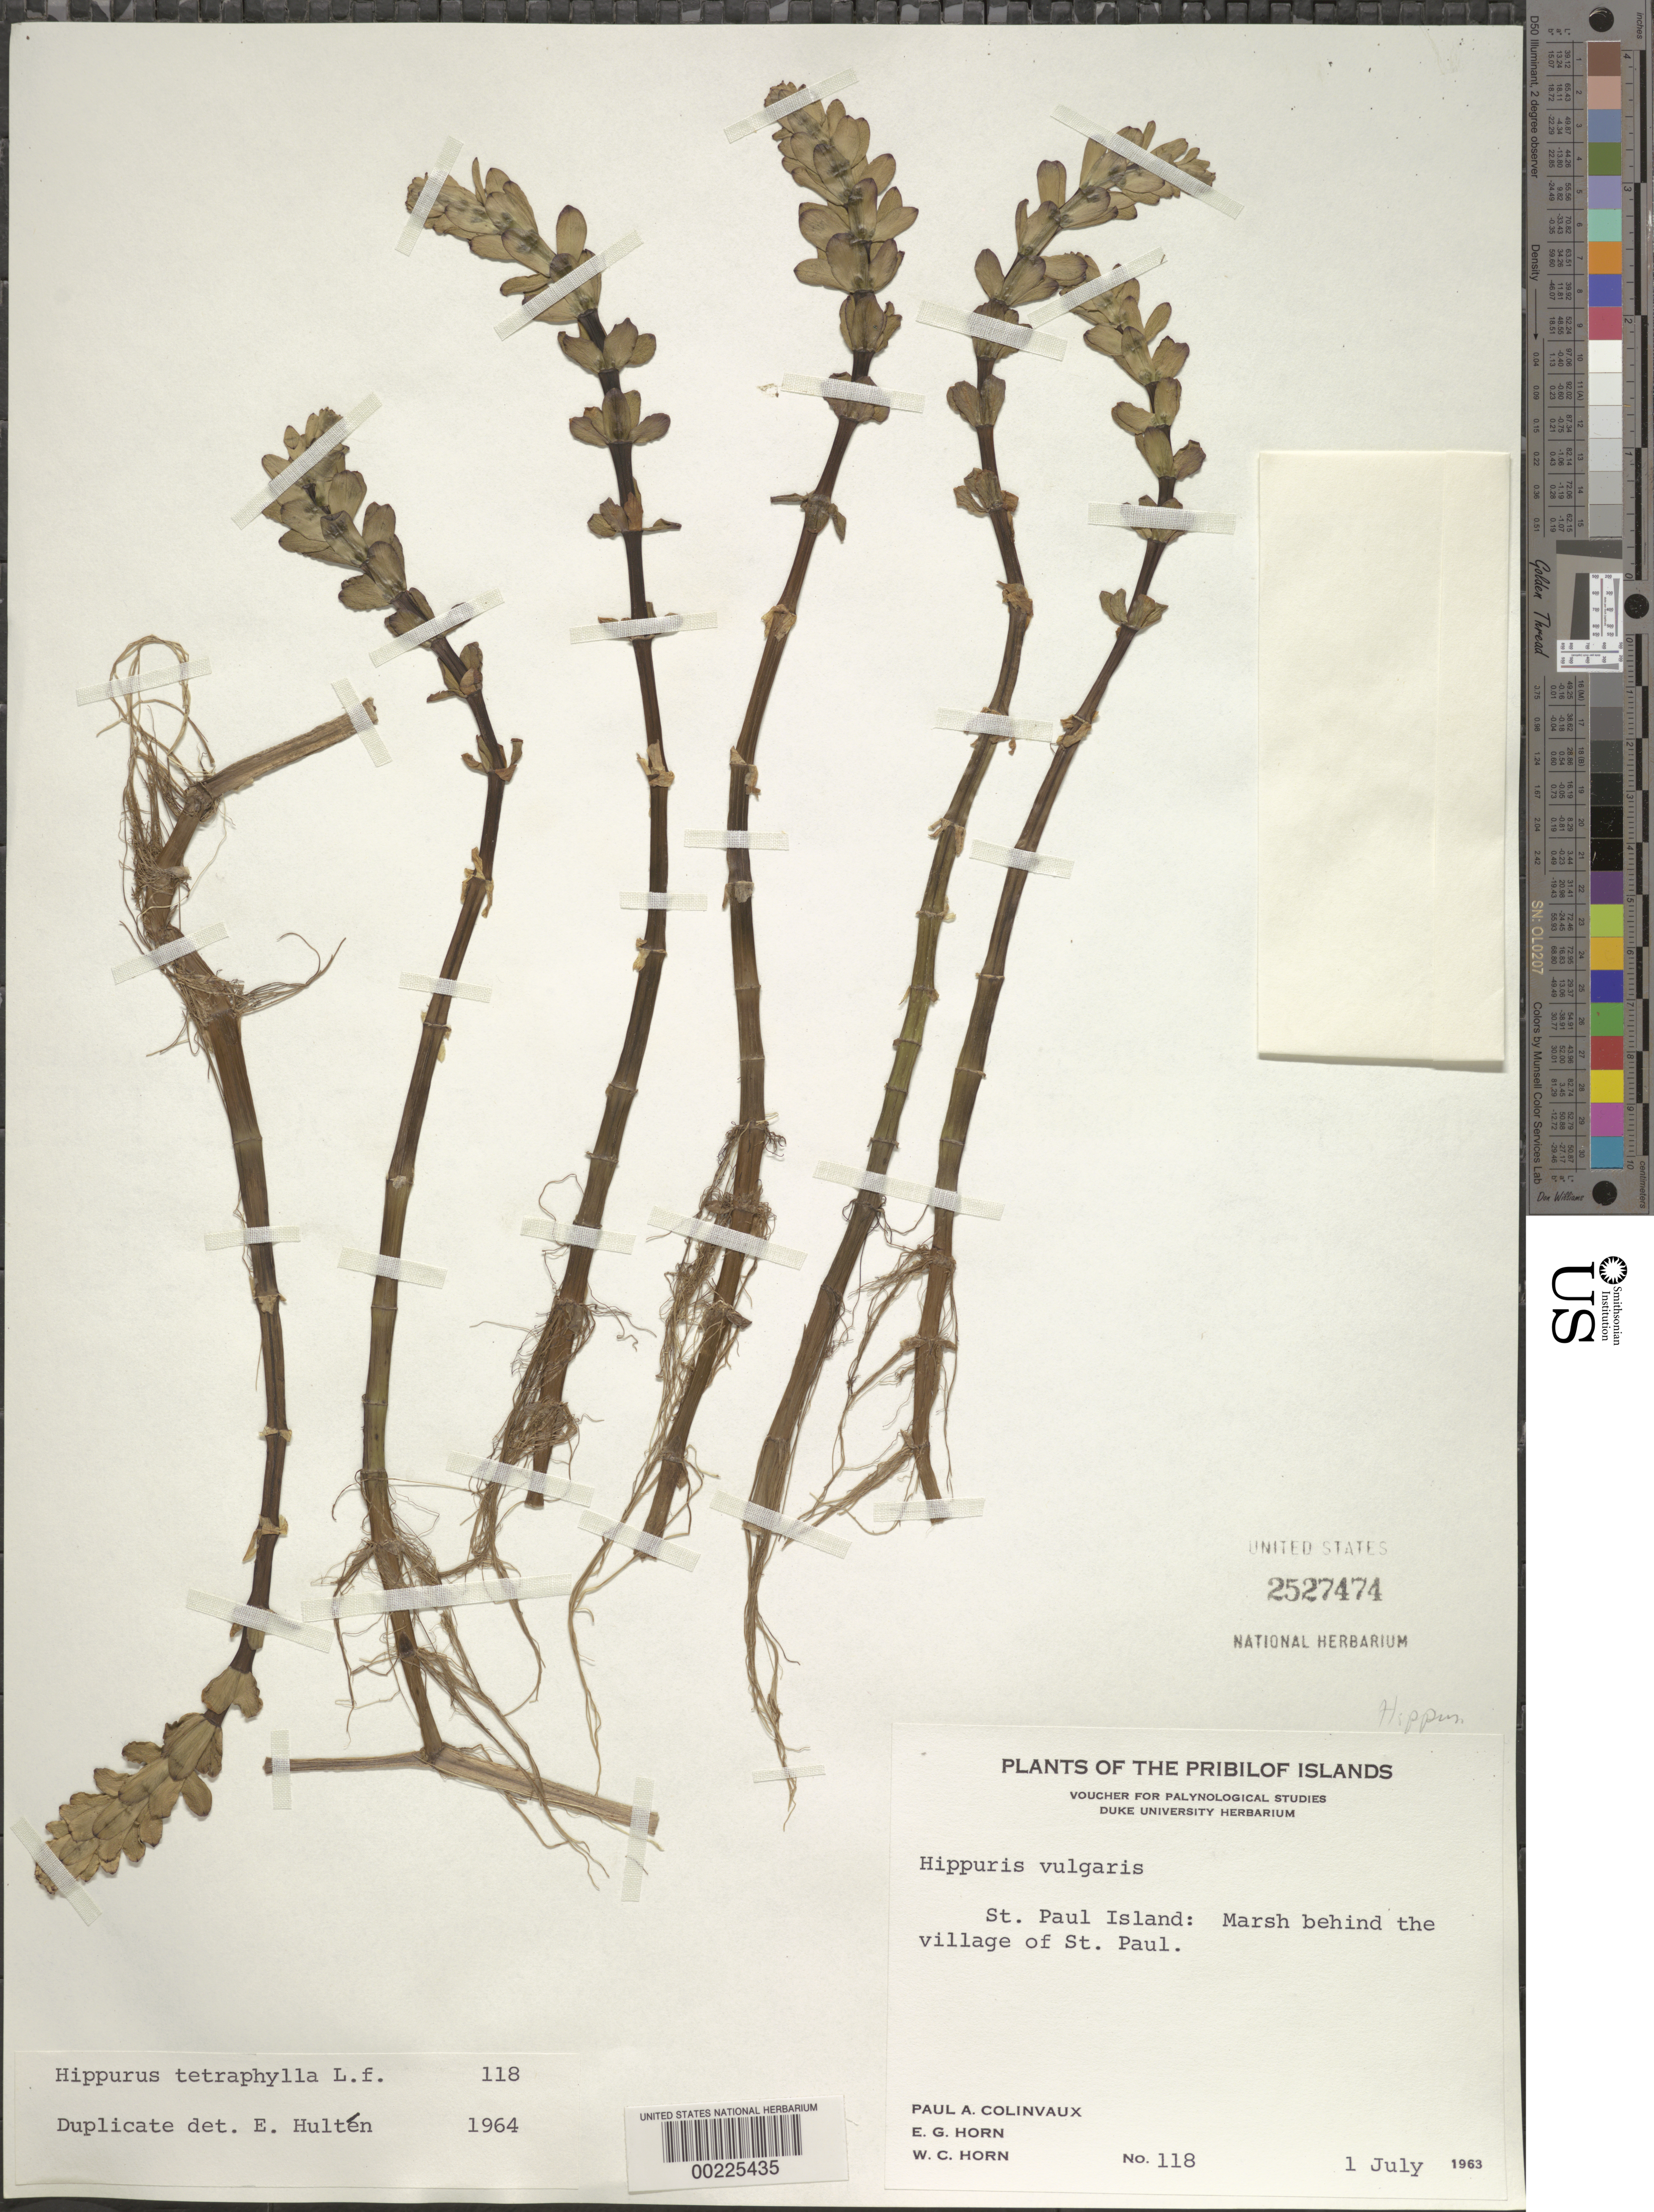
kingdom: Plantae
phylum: Tracheophyta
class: Magnoliopsida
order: Lamiales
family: Plantaginaceae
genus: Hippuris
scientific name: Hippuris vulgaris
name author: L.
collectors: P. Colinvaux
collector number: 118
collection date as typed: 01 Jul 1963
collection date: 1963-07-01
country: United States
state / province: Alaska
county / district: Aleutians West Census Area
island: St. Paul Island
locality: St. paul island: marsh behind the village of st. paul [Pribilof Is.]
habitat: Marsh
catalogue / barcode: US 2527474